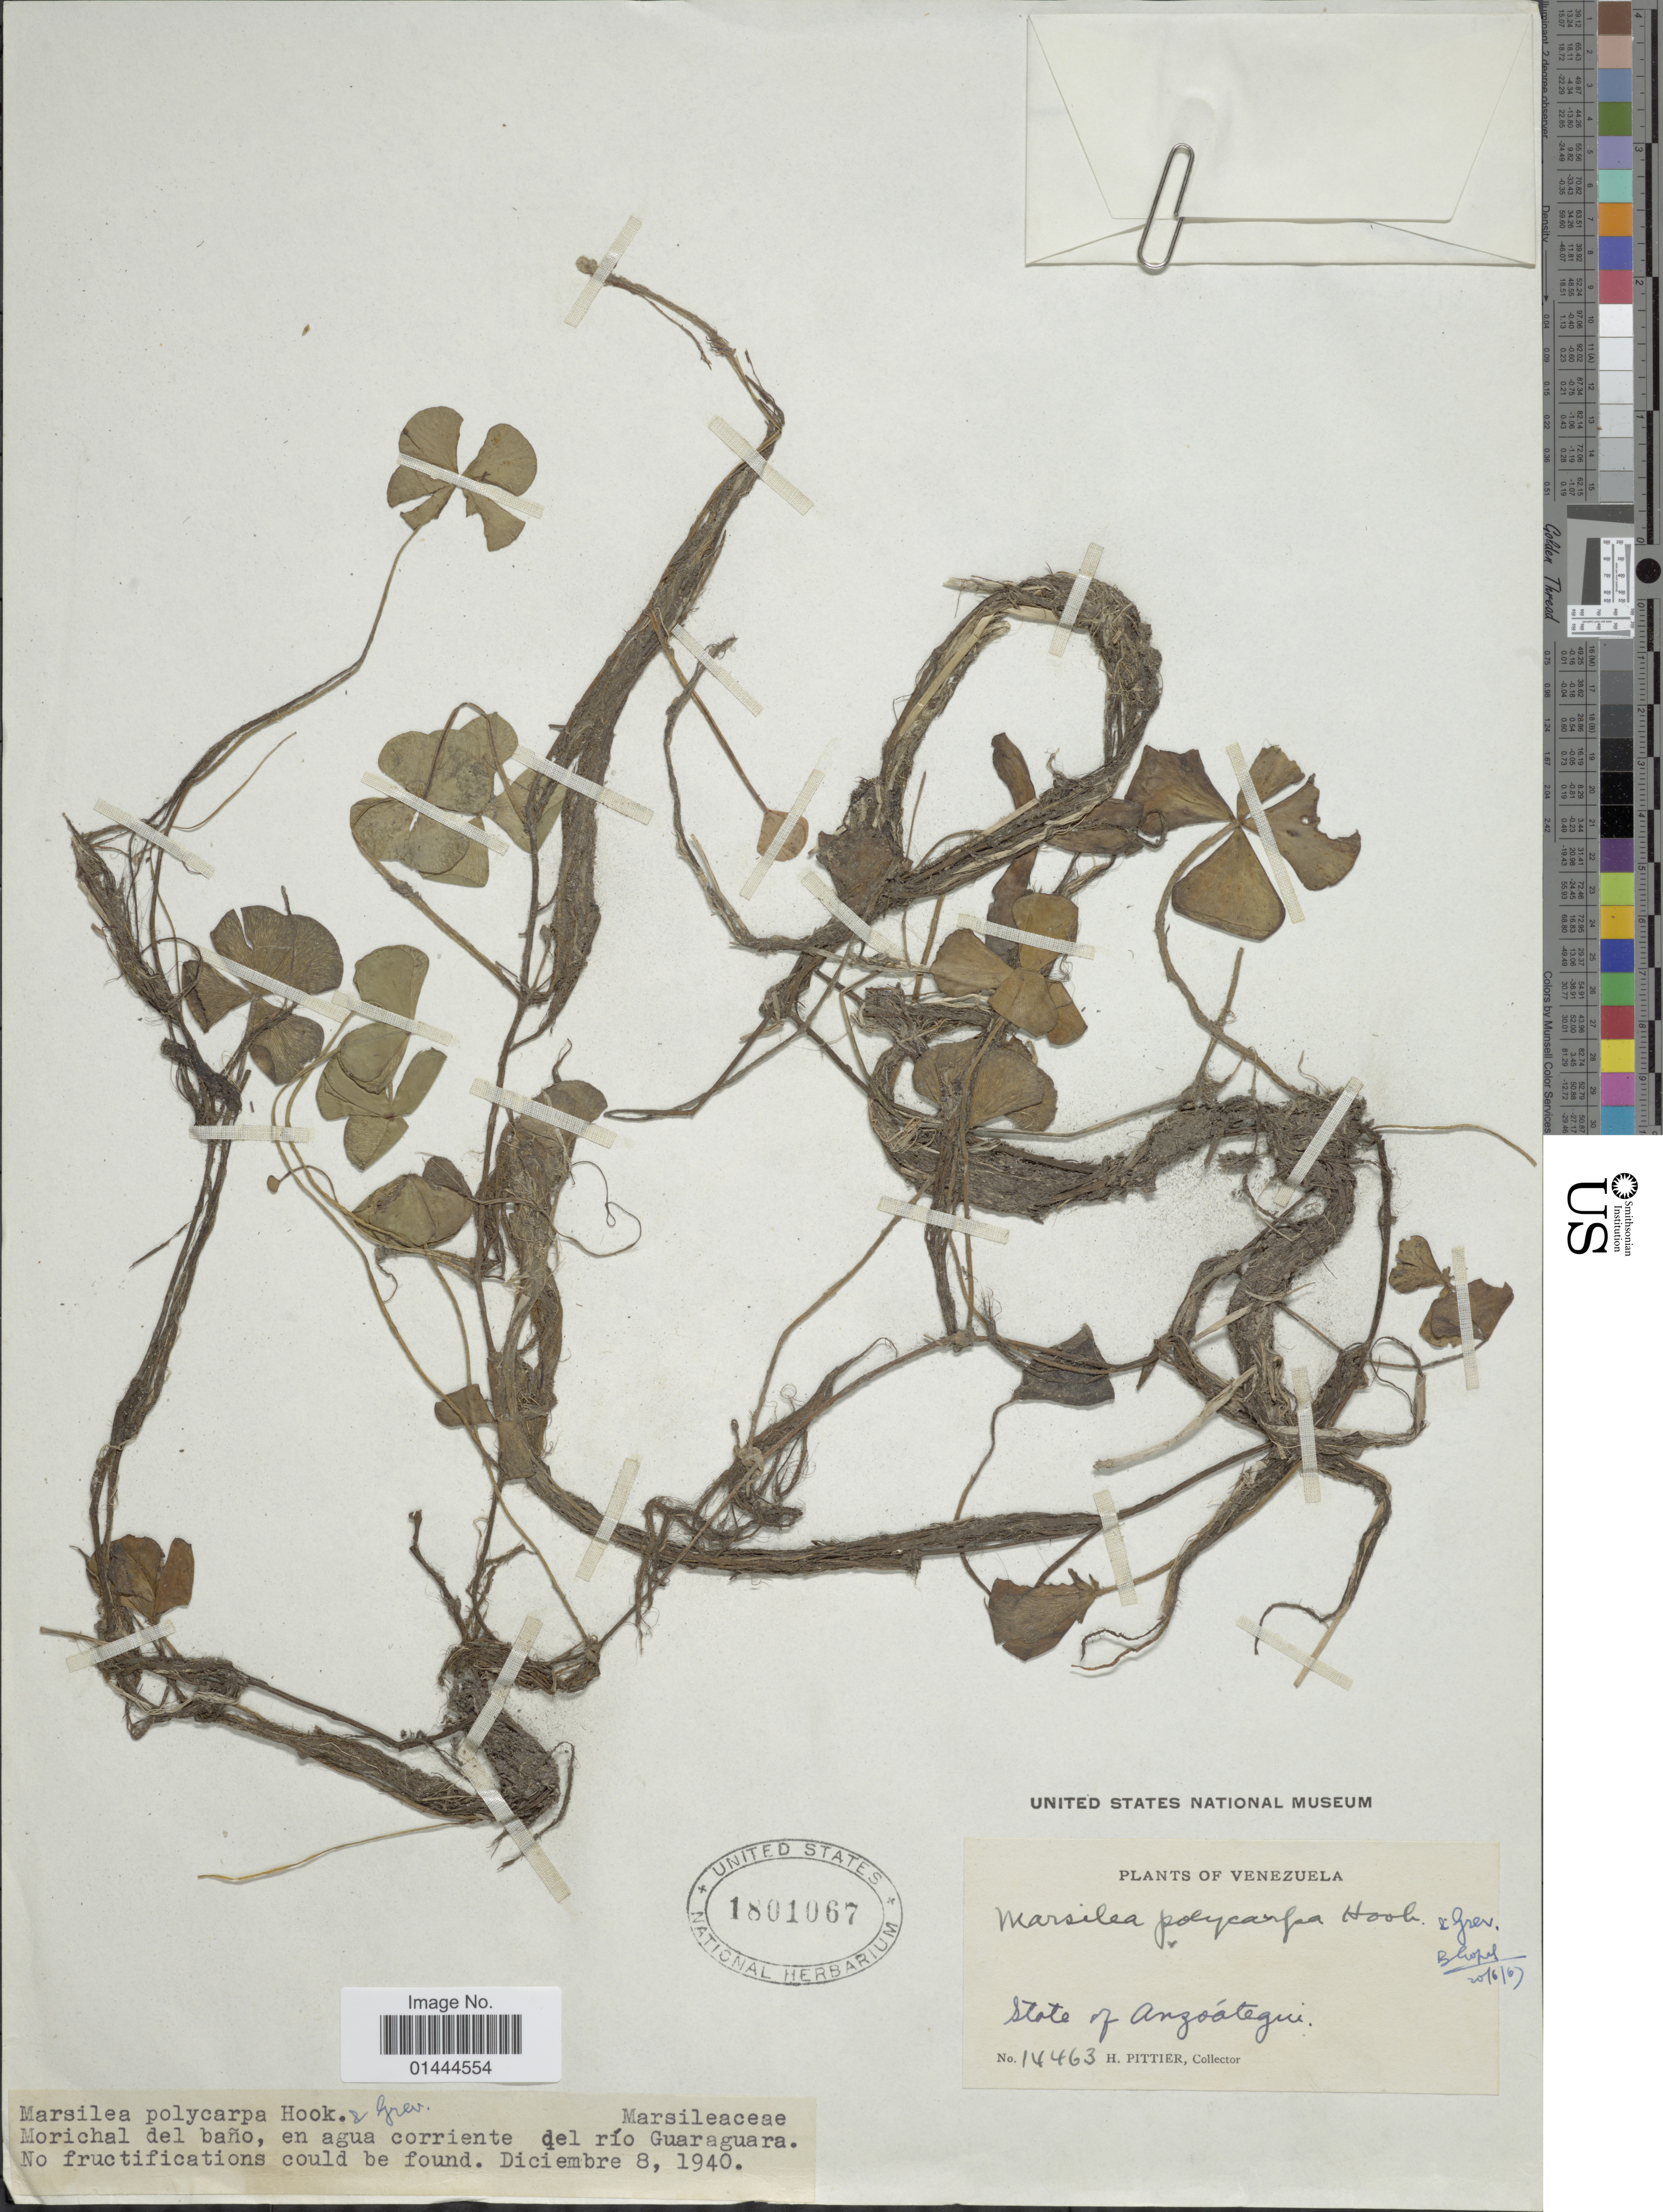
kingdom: Plantae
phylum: Tracheophyta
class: Polypodiopsida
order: Salviniales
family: Marsileaceae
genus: Marsilea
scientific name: Marsilea polycarpa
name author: Hook. & Grev.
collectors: H. F. Pittier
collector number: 14463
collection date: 1940-12-08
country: Venezuela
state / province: Anzoategui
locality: En agua corriente del rio Guaraguara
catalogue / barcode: US 1801067